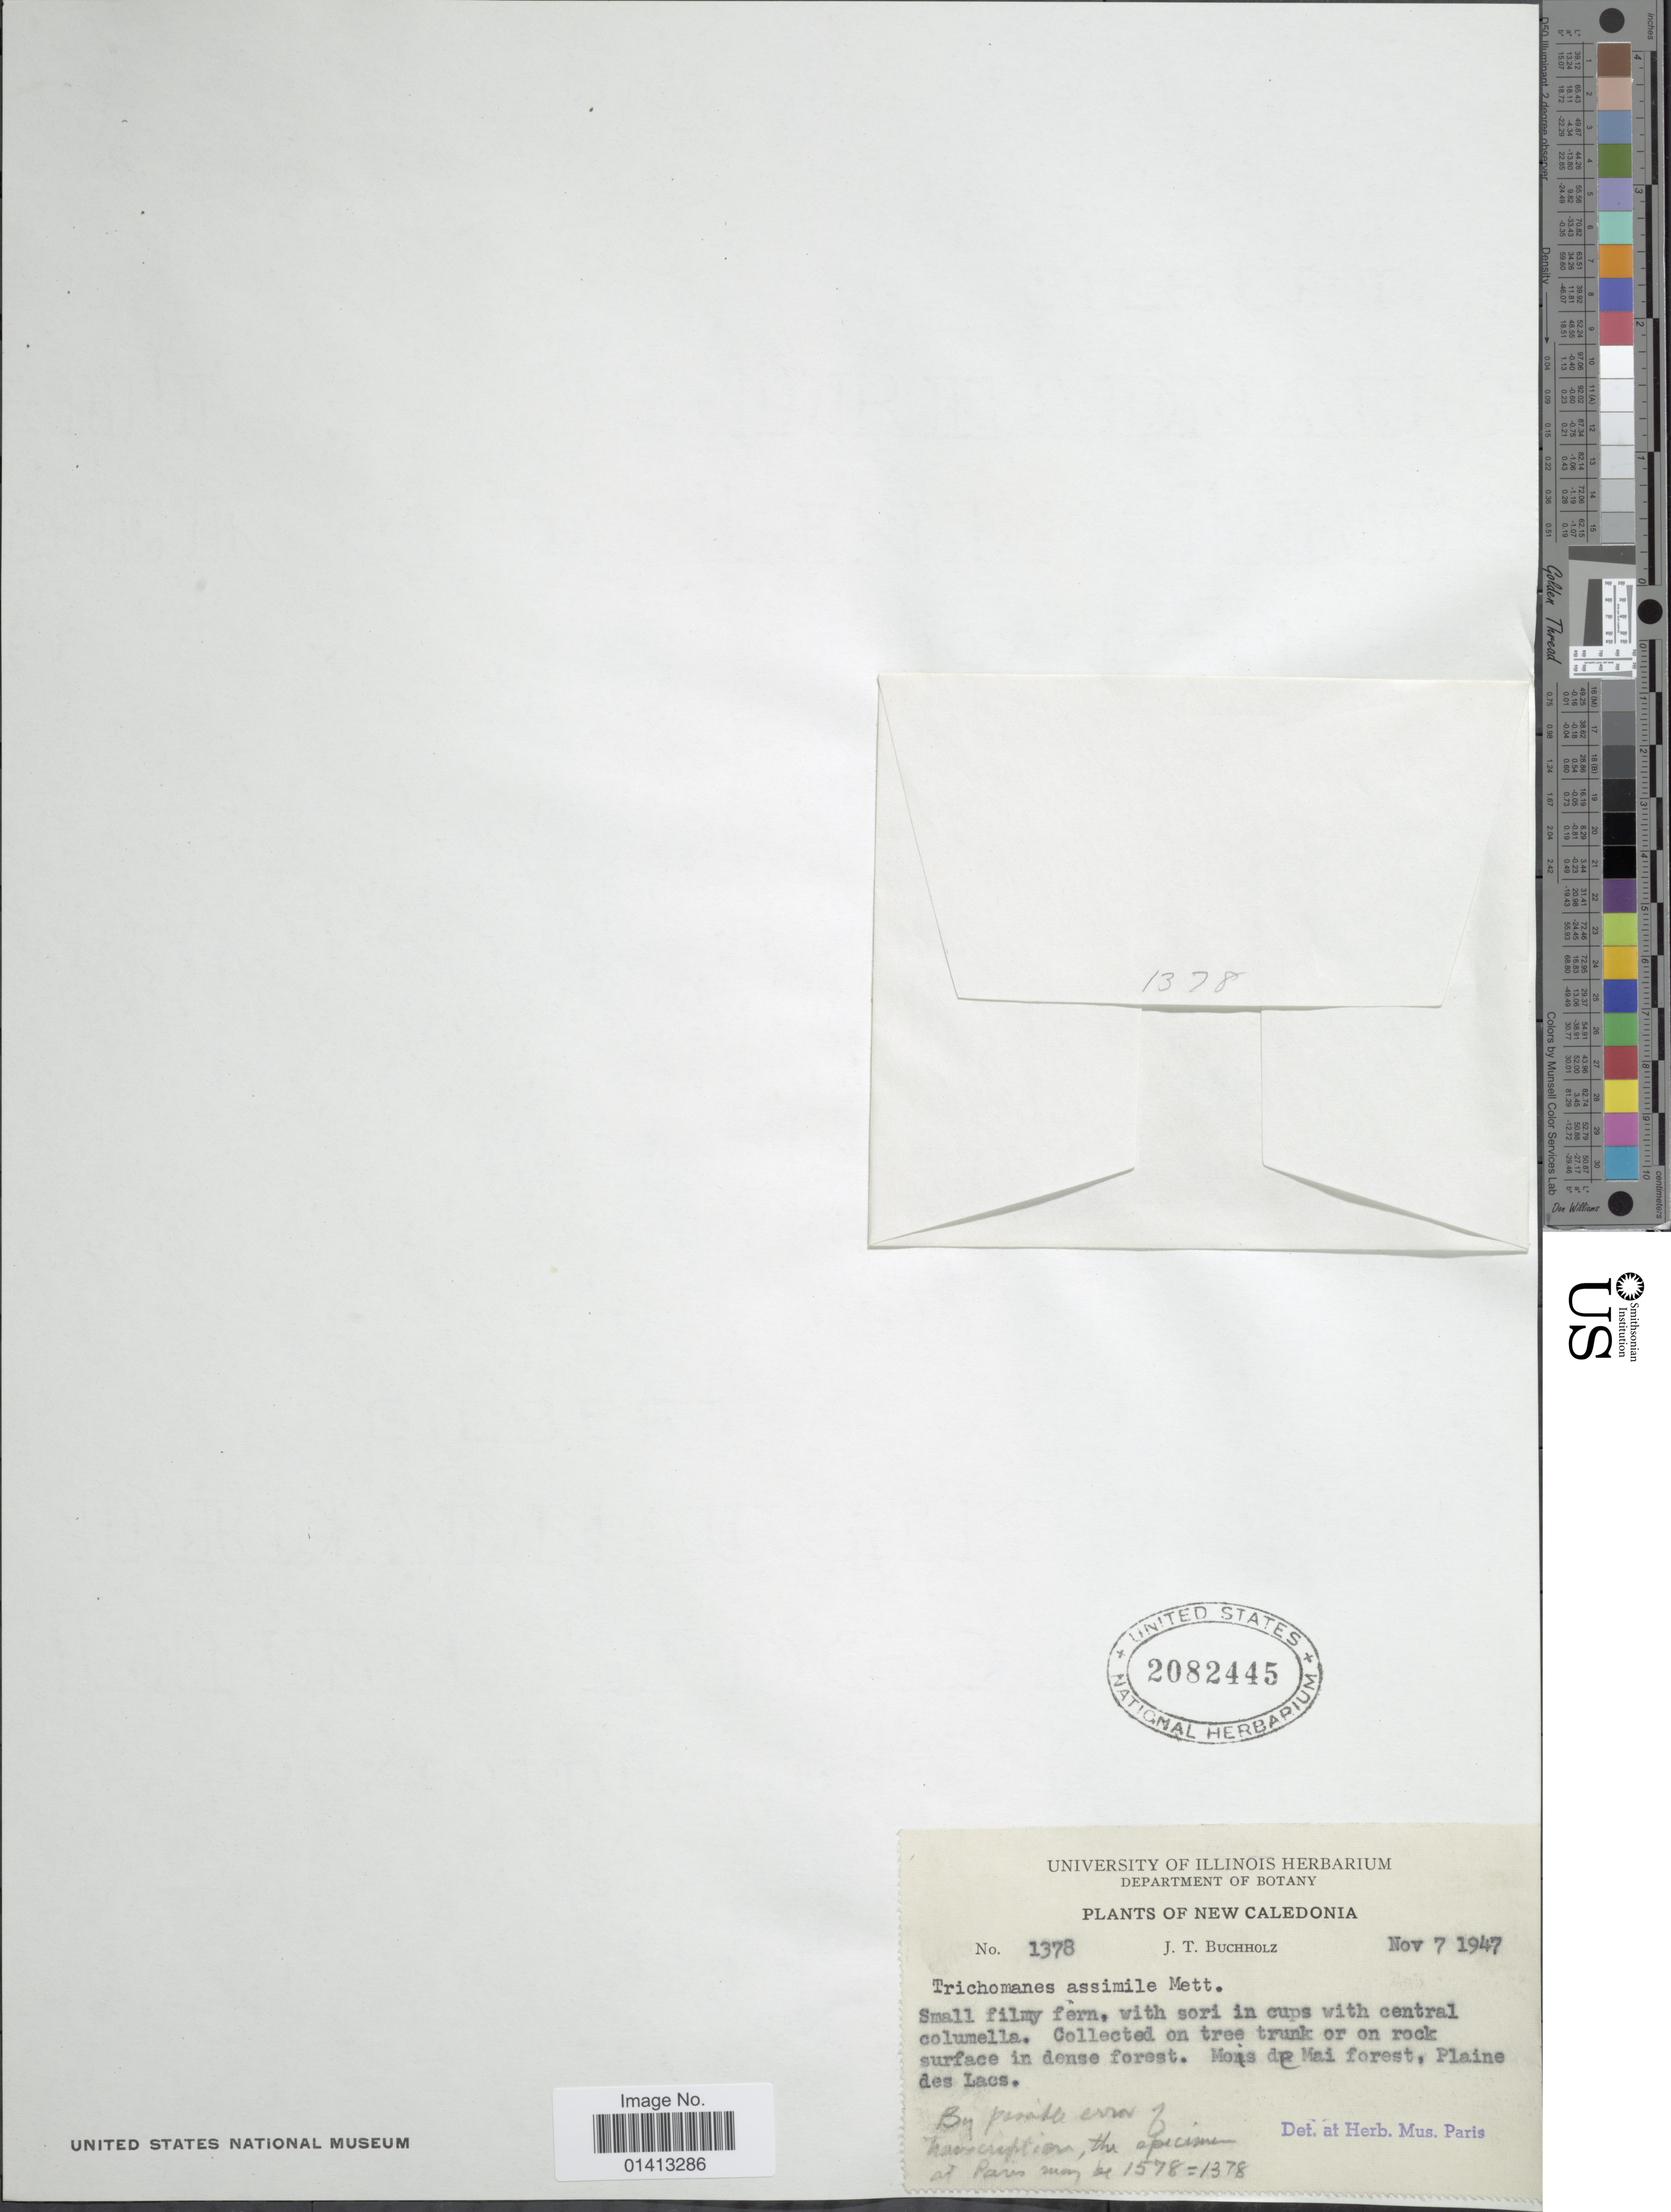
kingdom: Plantae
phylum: Tracheophyta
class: Polypodiopsida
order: Hymenophyllales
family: Hymenophyllaceae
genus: Crepidomanes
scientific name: Crepidomanes assimilis (Mett.) comb. ined., 2015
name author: (Mett.)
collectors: J. T. Buchholz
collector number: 1378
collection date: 1947-11-07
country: New Caledonia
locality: Mois de Mai forest, Plaine des Lacs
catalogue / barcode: US 2082445